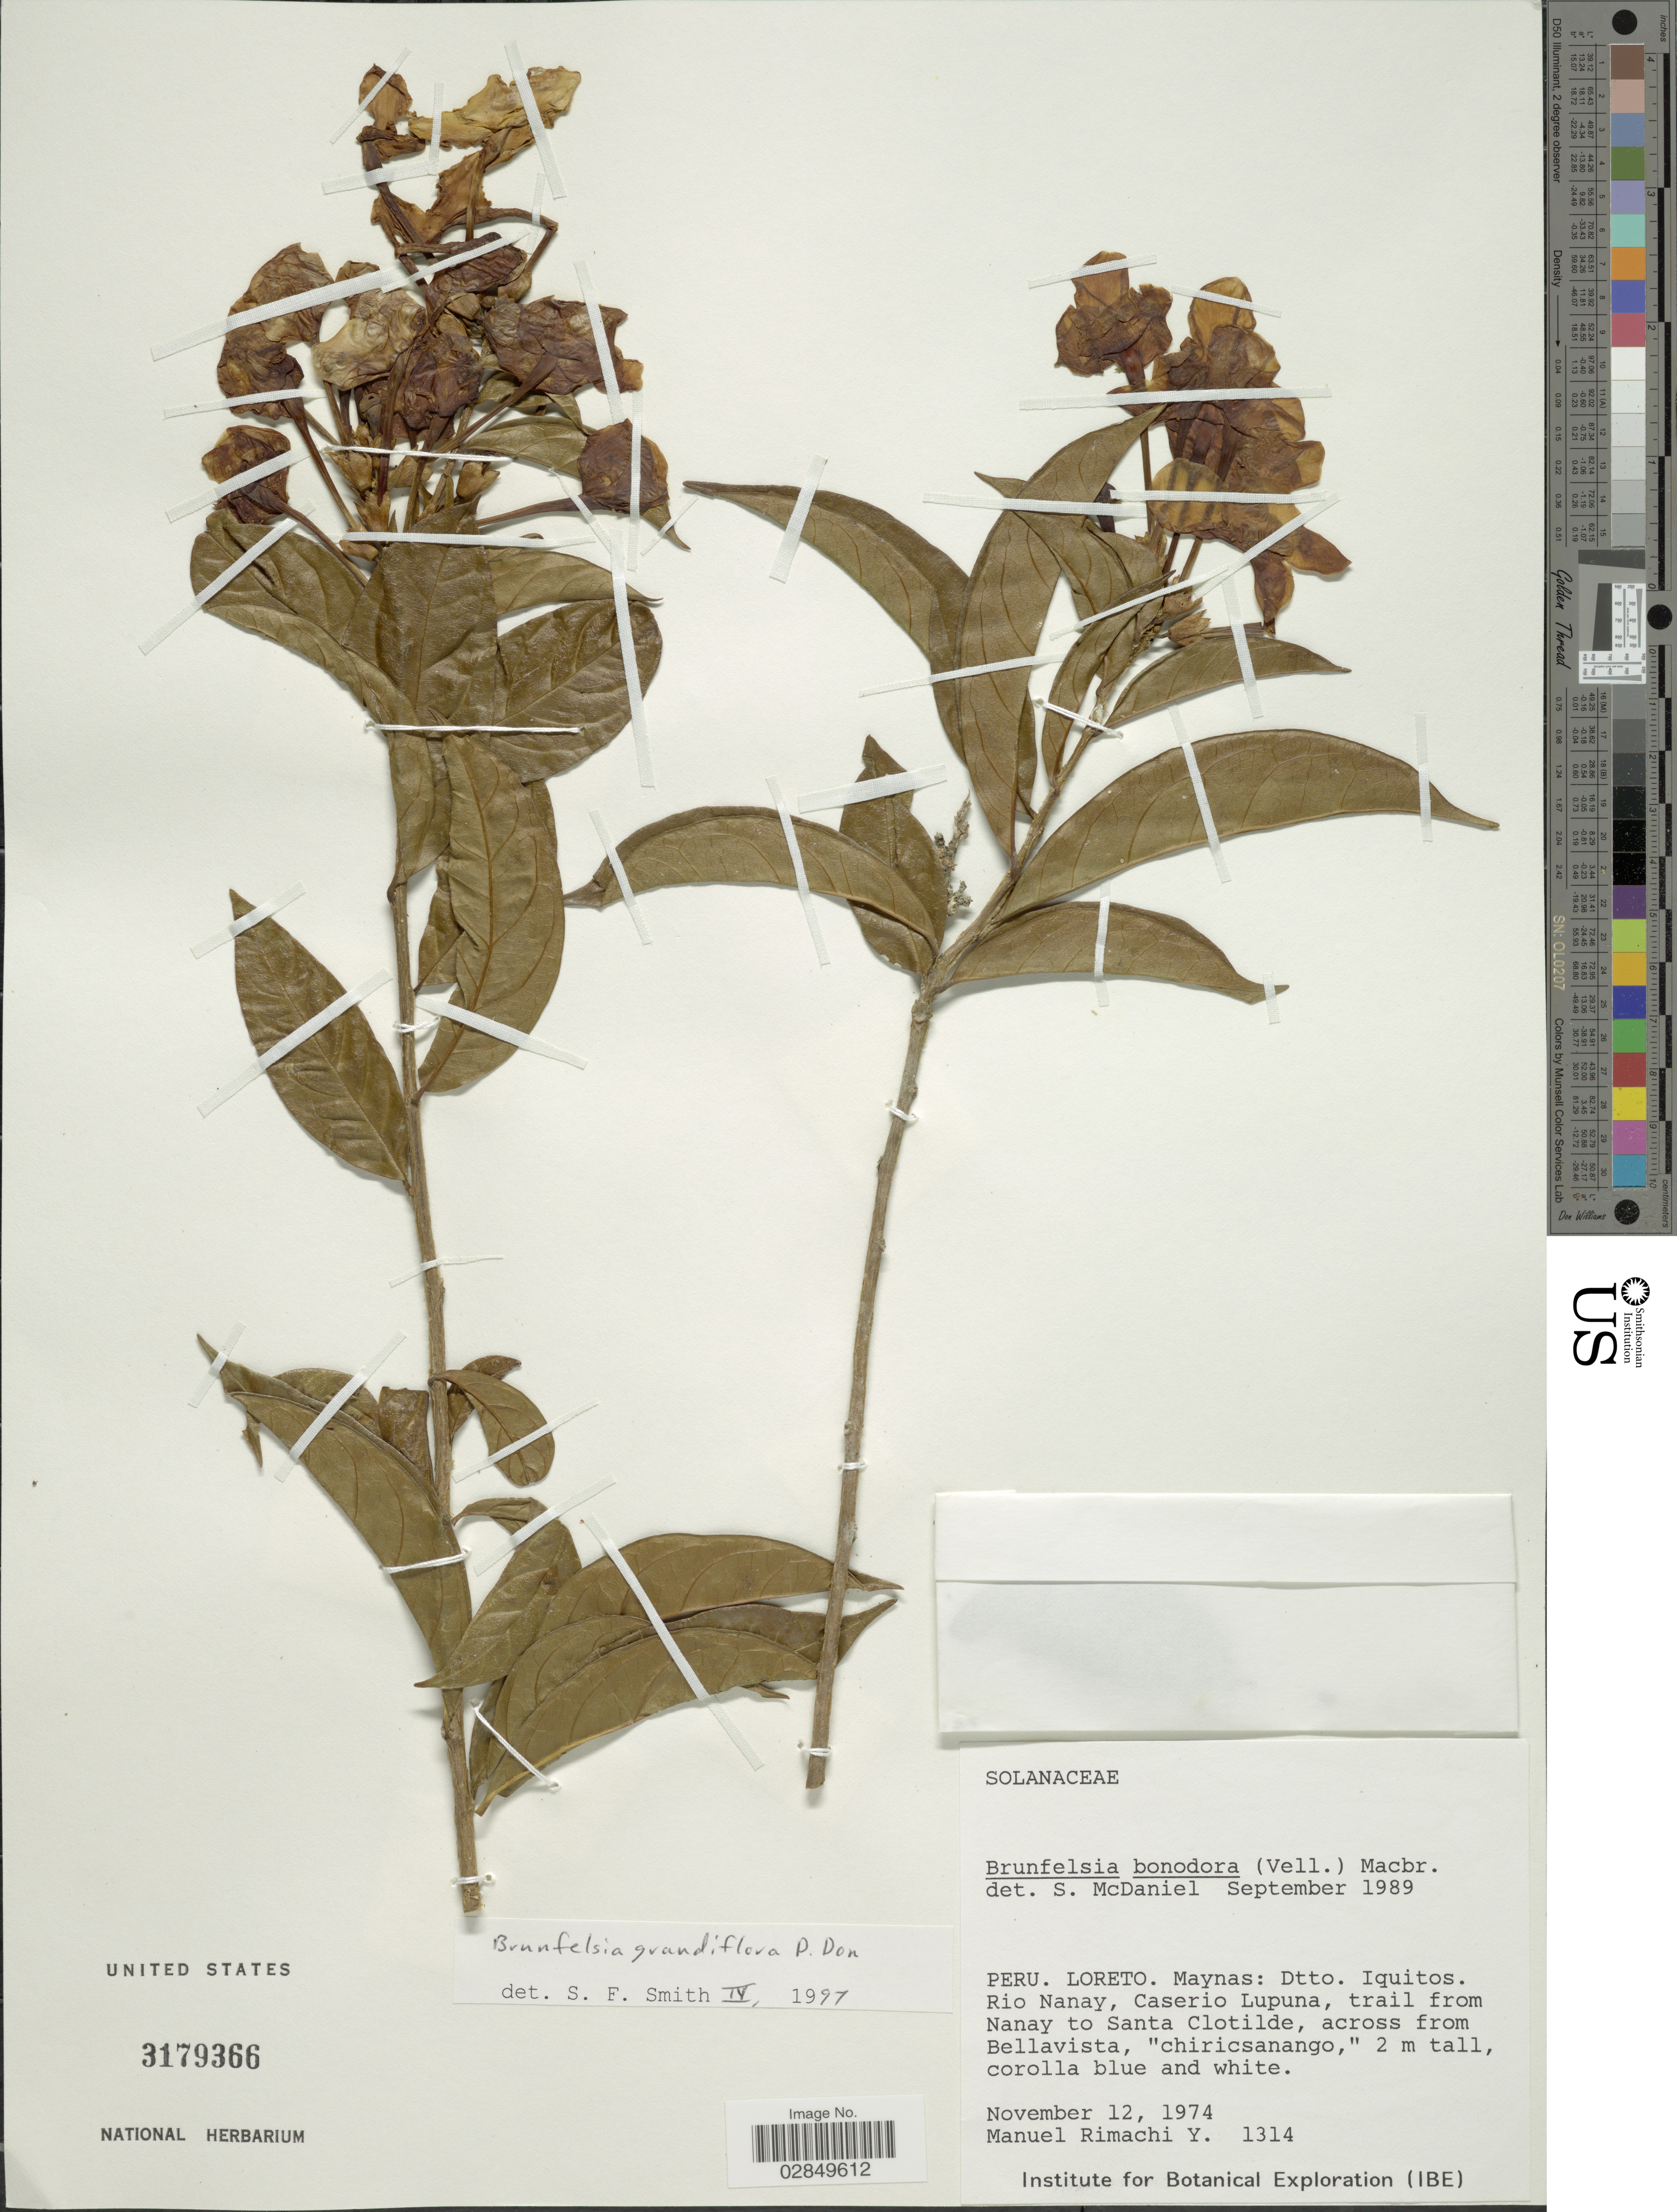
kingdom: Plantae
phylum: Tracheophyta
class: Magnoliopsida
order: Solanales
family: Solanaceae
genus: Brunfelsia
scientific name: Brunfelsia grandiflora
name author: D. Don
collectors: M. Rimachi Y.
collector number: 1314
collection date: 1974-11-12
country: Peru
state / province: Loreto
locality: Maynas, Dtto. Iquitos, Rio Nanay, Caserio Lupuna, trail from Nanay to Santa Clotilde, across from Bellavista, chiricsanango.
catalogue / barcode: US 3179366